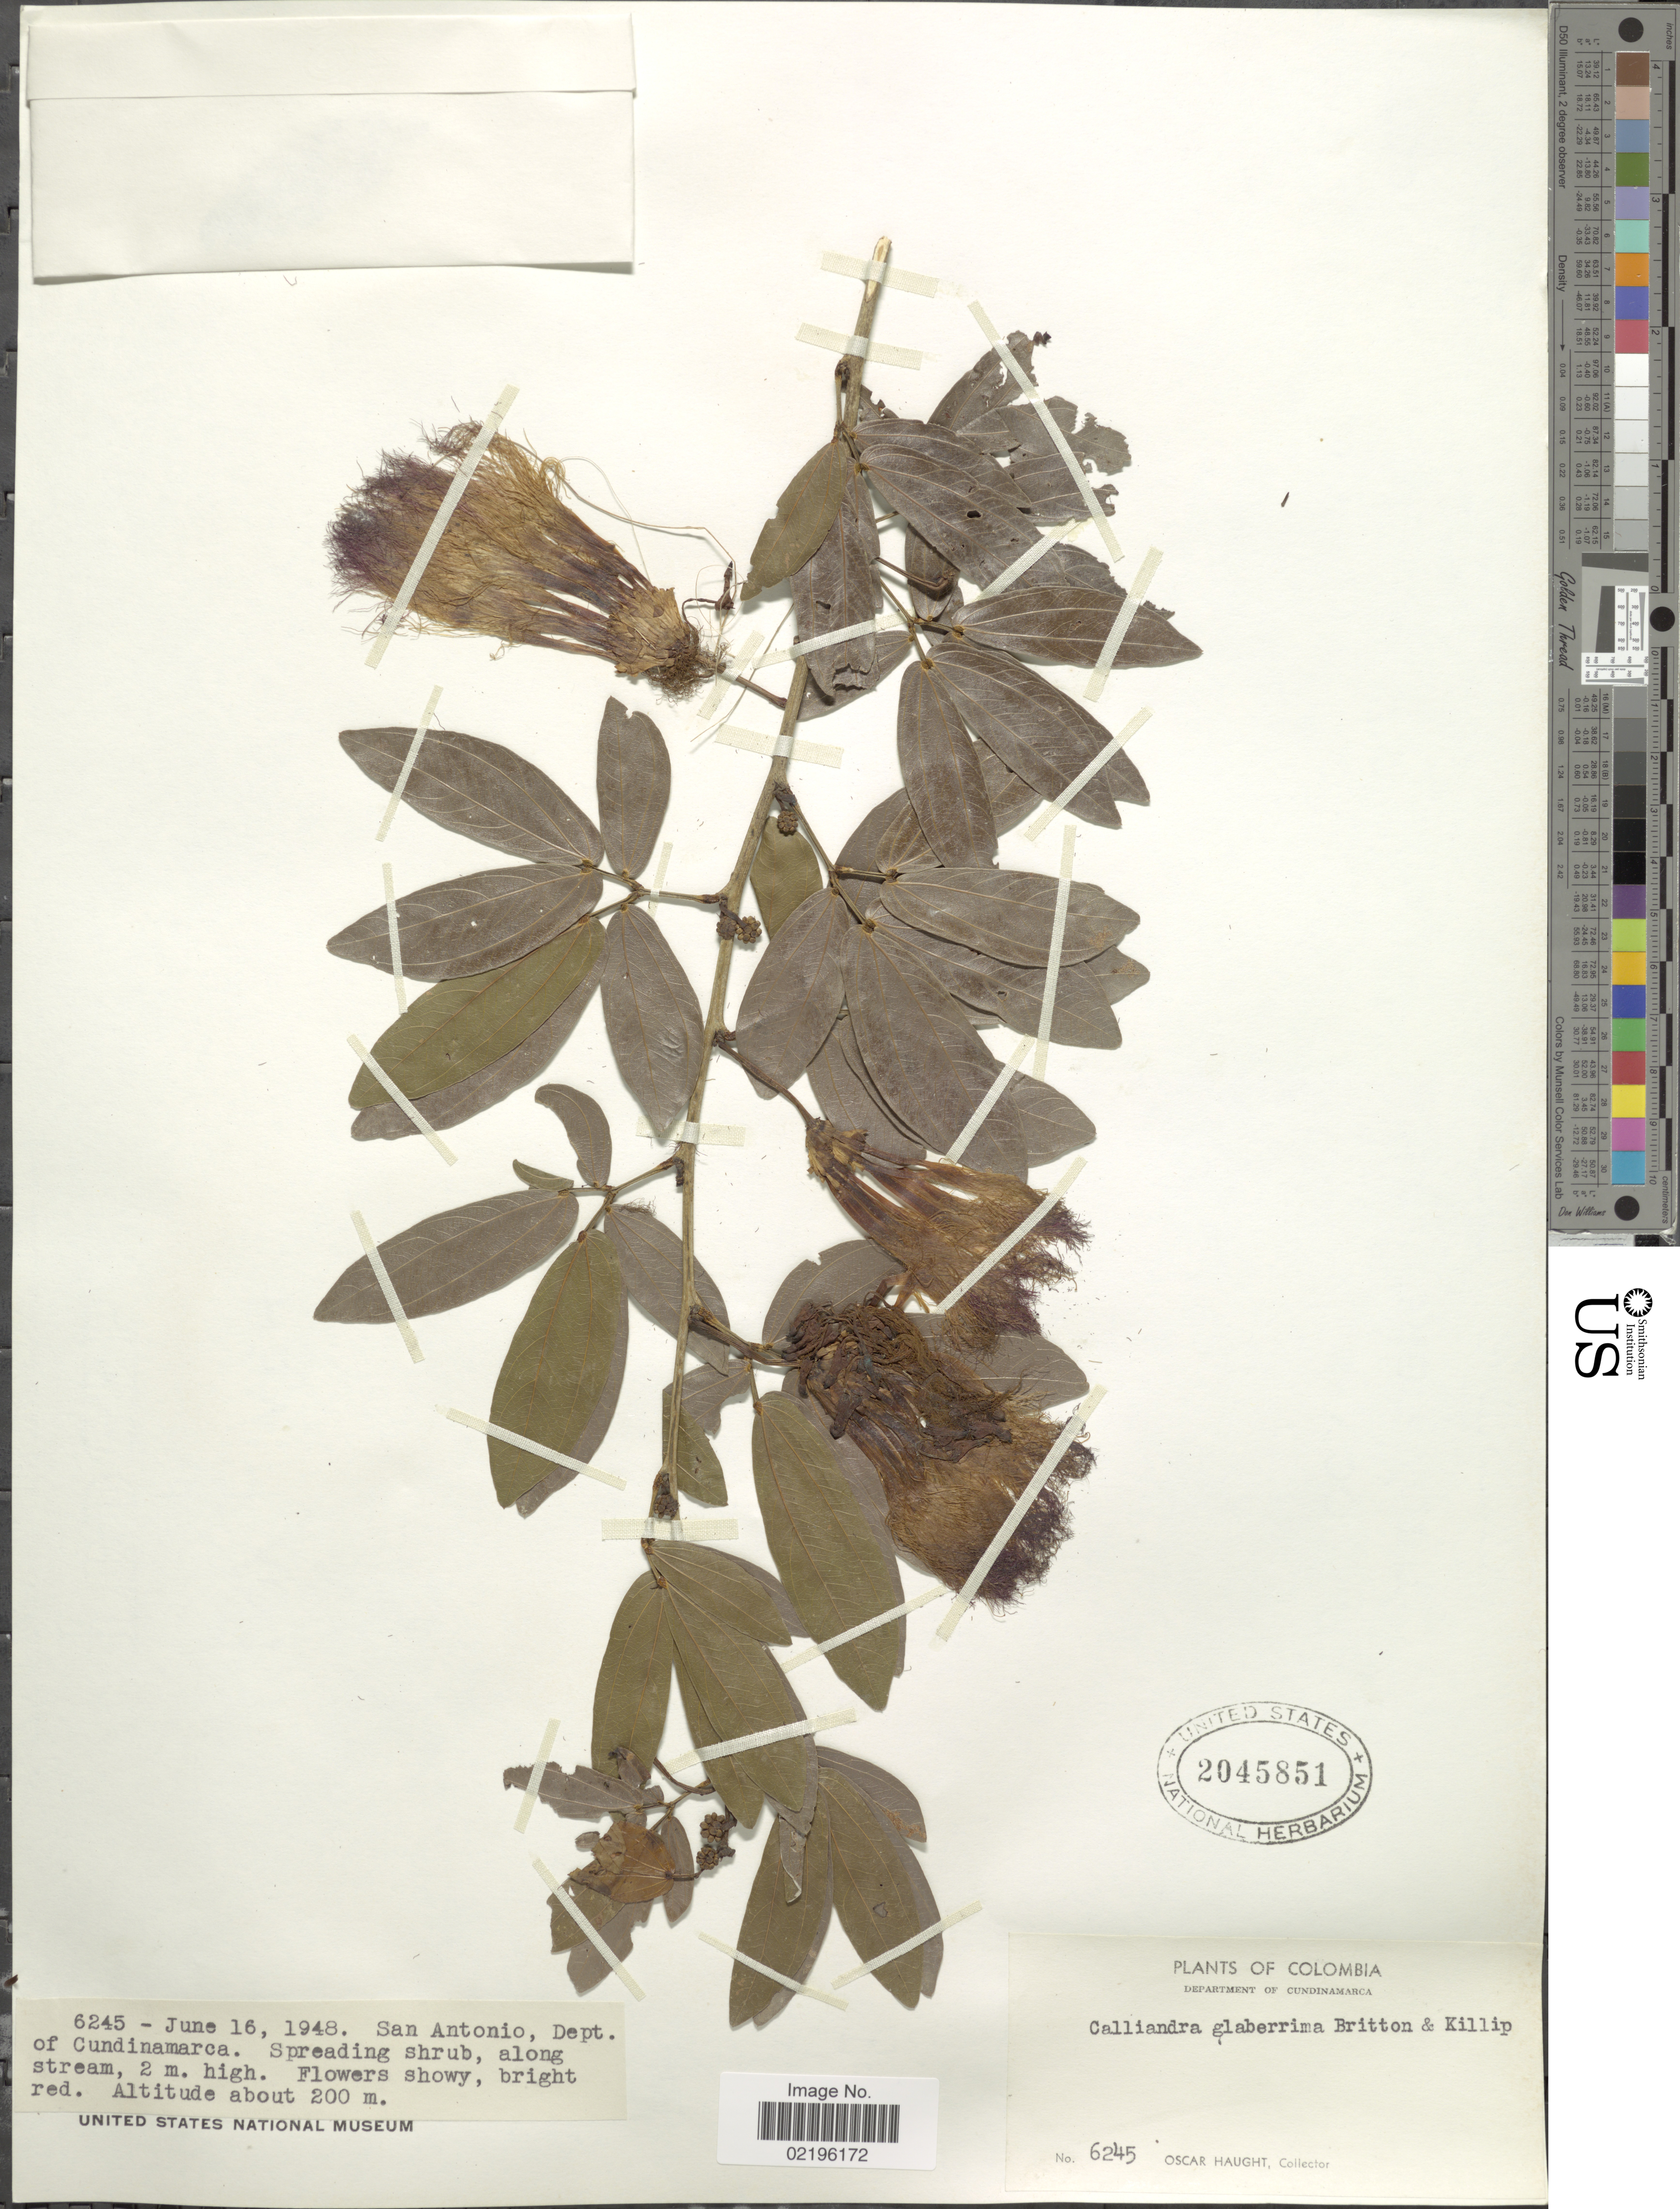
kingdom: Plantae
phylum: Tracheophyta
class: Magnoliopsida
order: Fabales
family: Fabaceae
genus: Calliandra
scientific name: Calliandra coriacea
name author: (Humb. & Bonpl. ex Willd.) Benth.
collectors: O. L. Haught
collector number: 6245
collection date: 1948-06-16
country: Colombia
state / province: Cundinamarca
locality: San Antonio, Dept. of Cundinamarca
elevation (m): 200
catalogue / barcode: US 2045851